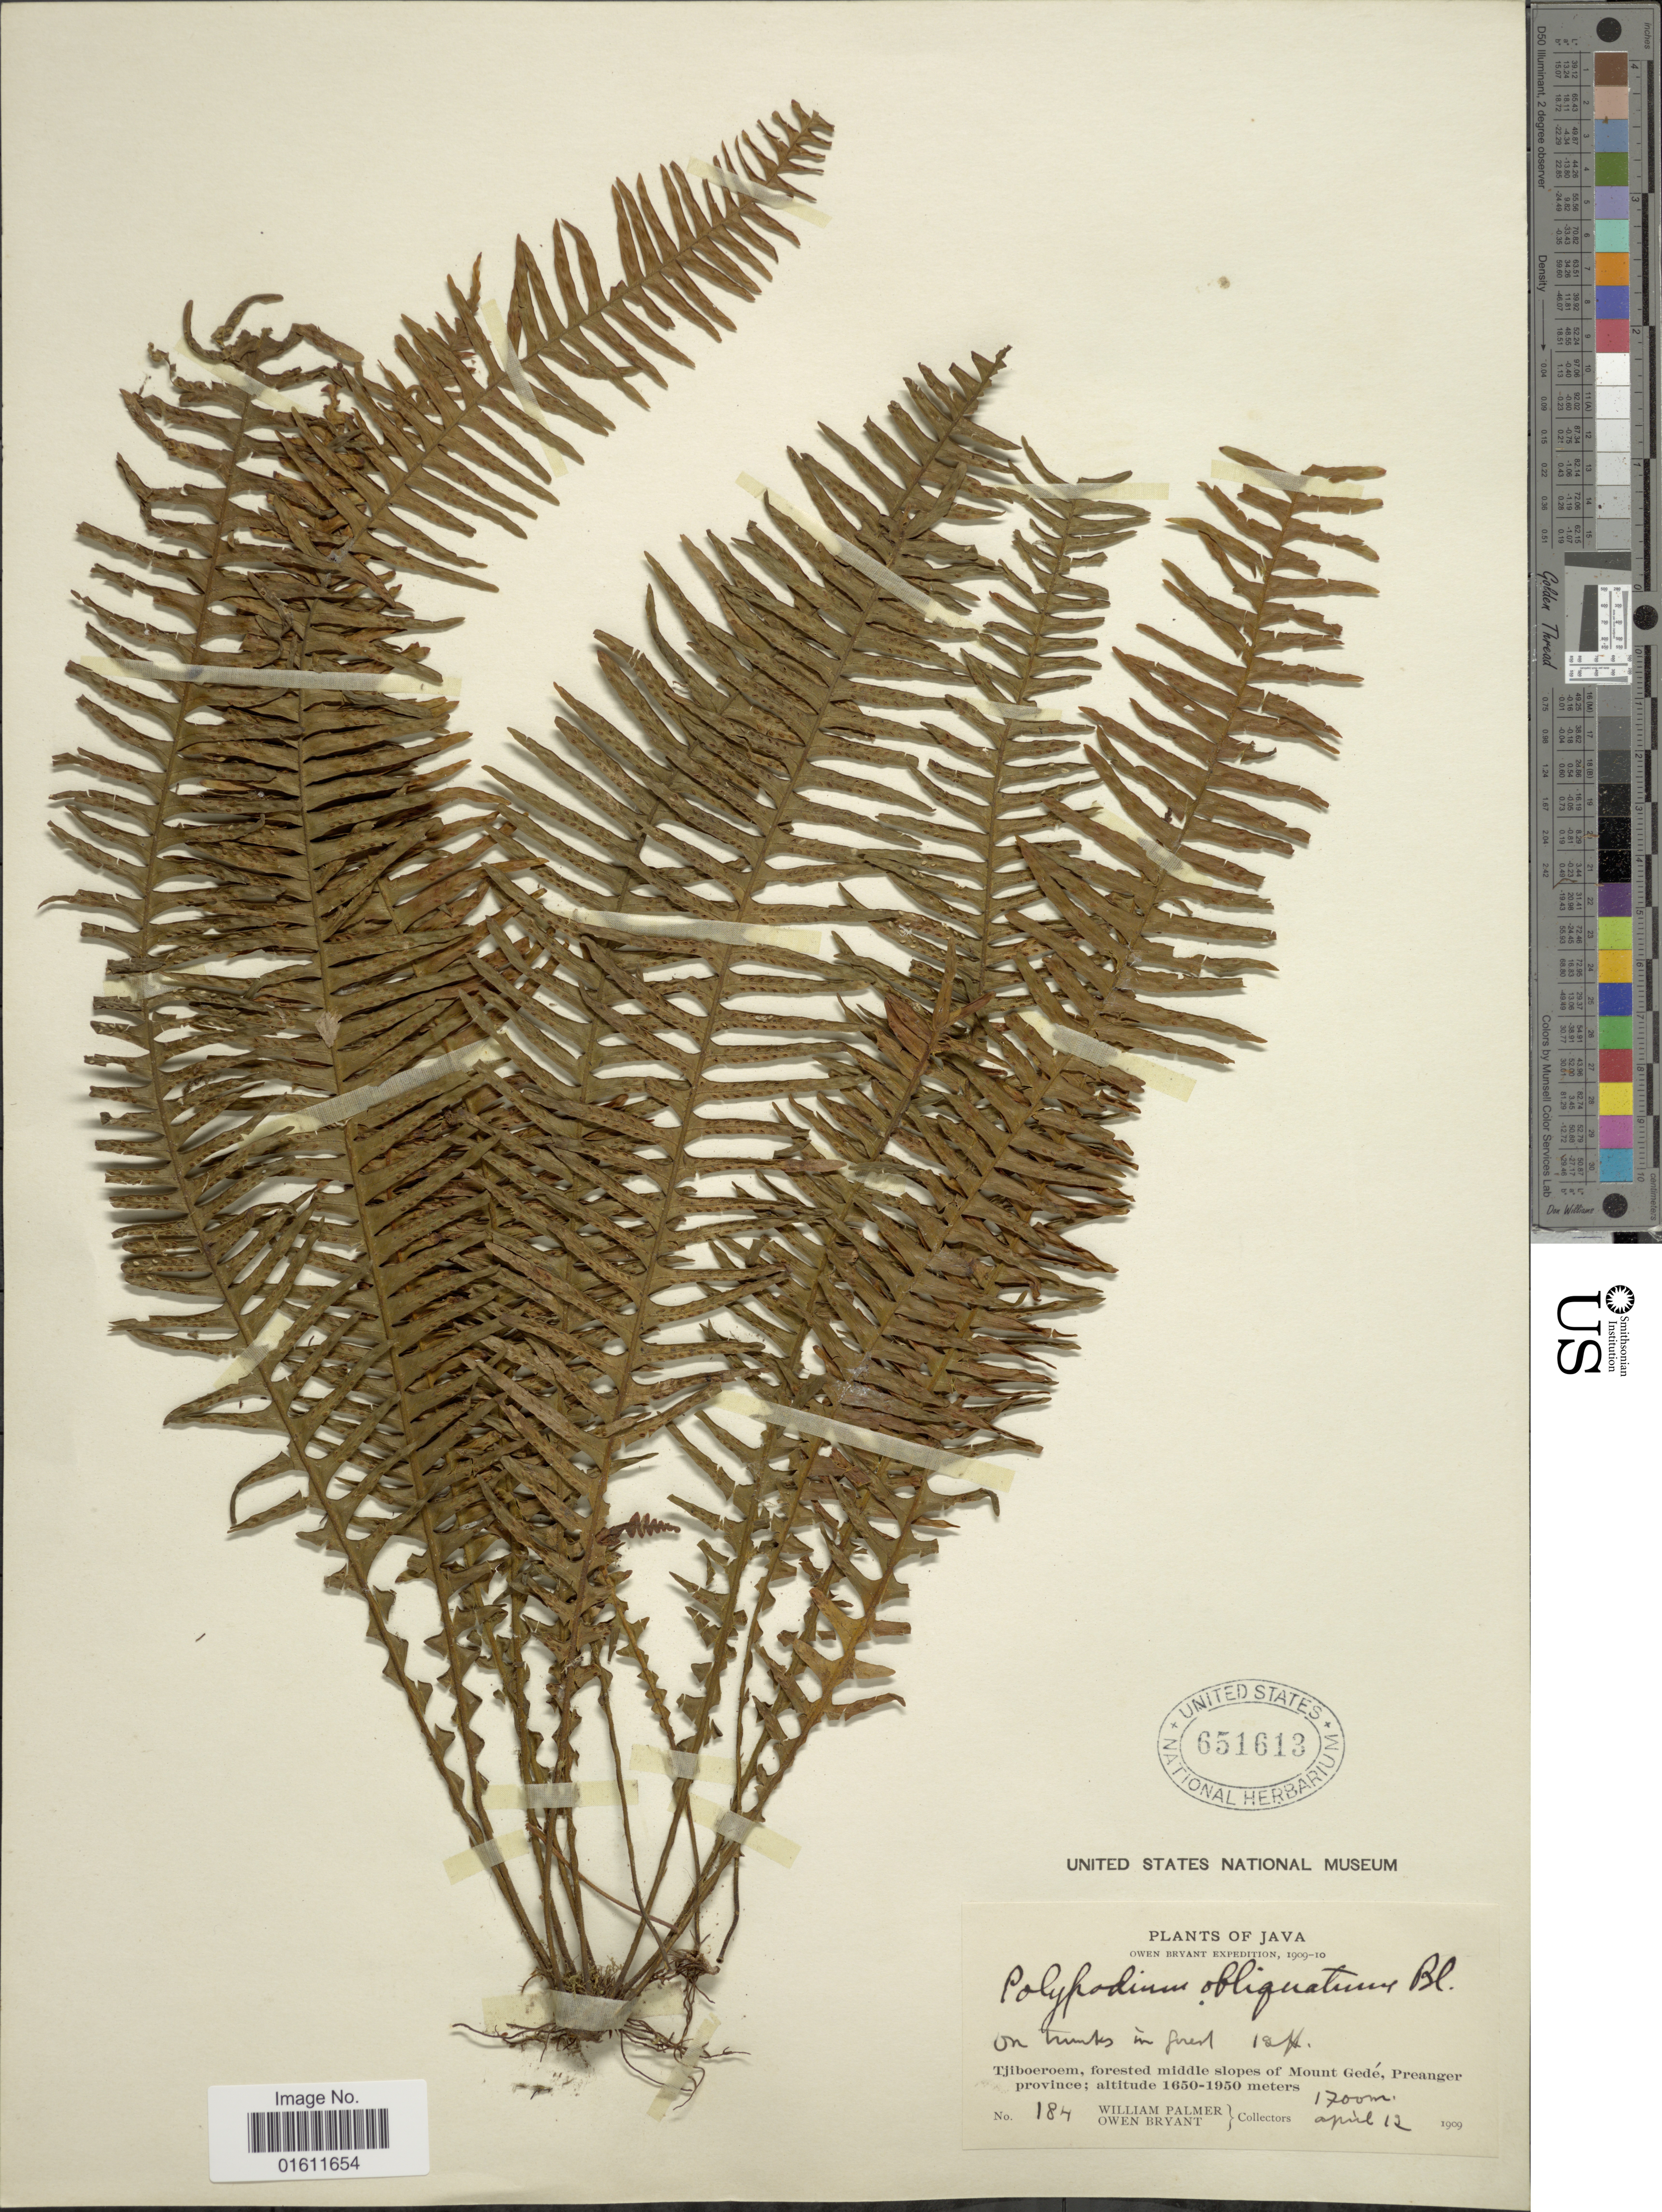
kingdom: Plantae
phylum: Tracheophyta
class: Polypodiopsida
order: Polypodiales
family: Polypodiaceae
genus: Prosaptia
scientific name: Prosaptia obliquata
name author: (Blume) Mett.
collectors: W. Palmer & O. Bryant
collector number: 184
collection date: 1909-04-12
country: Indonesia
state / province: Java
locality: Tjiboeroem, forested middle slopes of Mount Gedé, Preanger province.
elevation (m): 1700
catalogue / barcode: US 651613